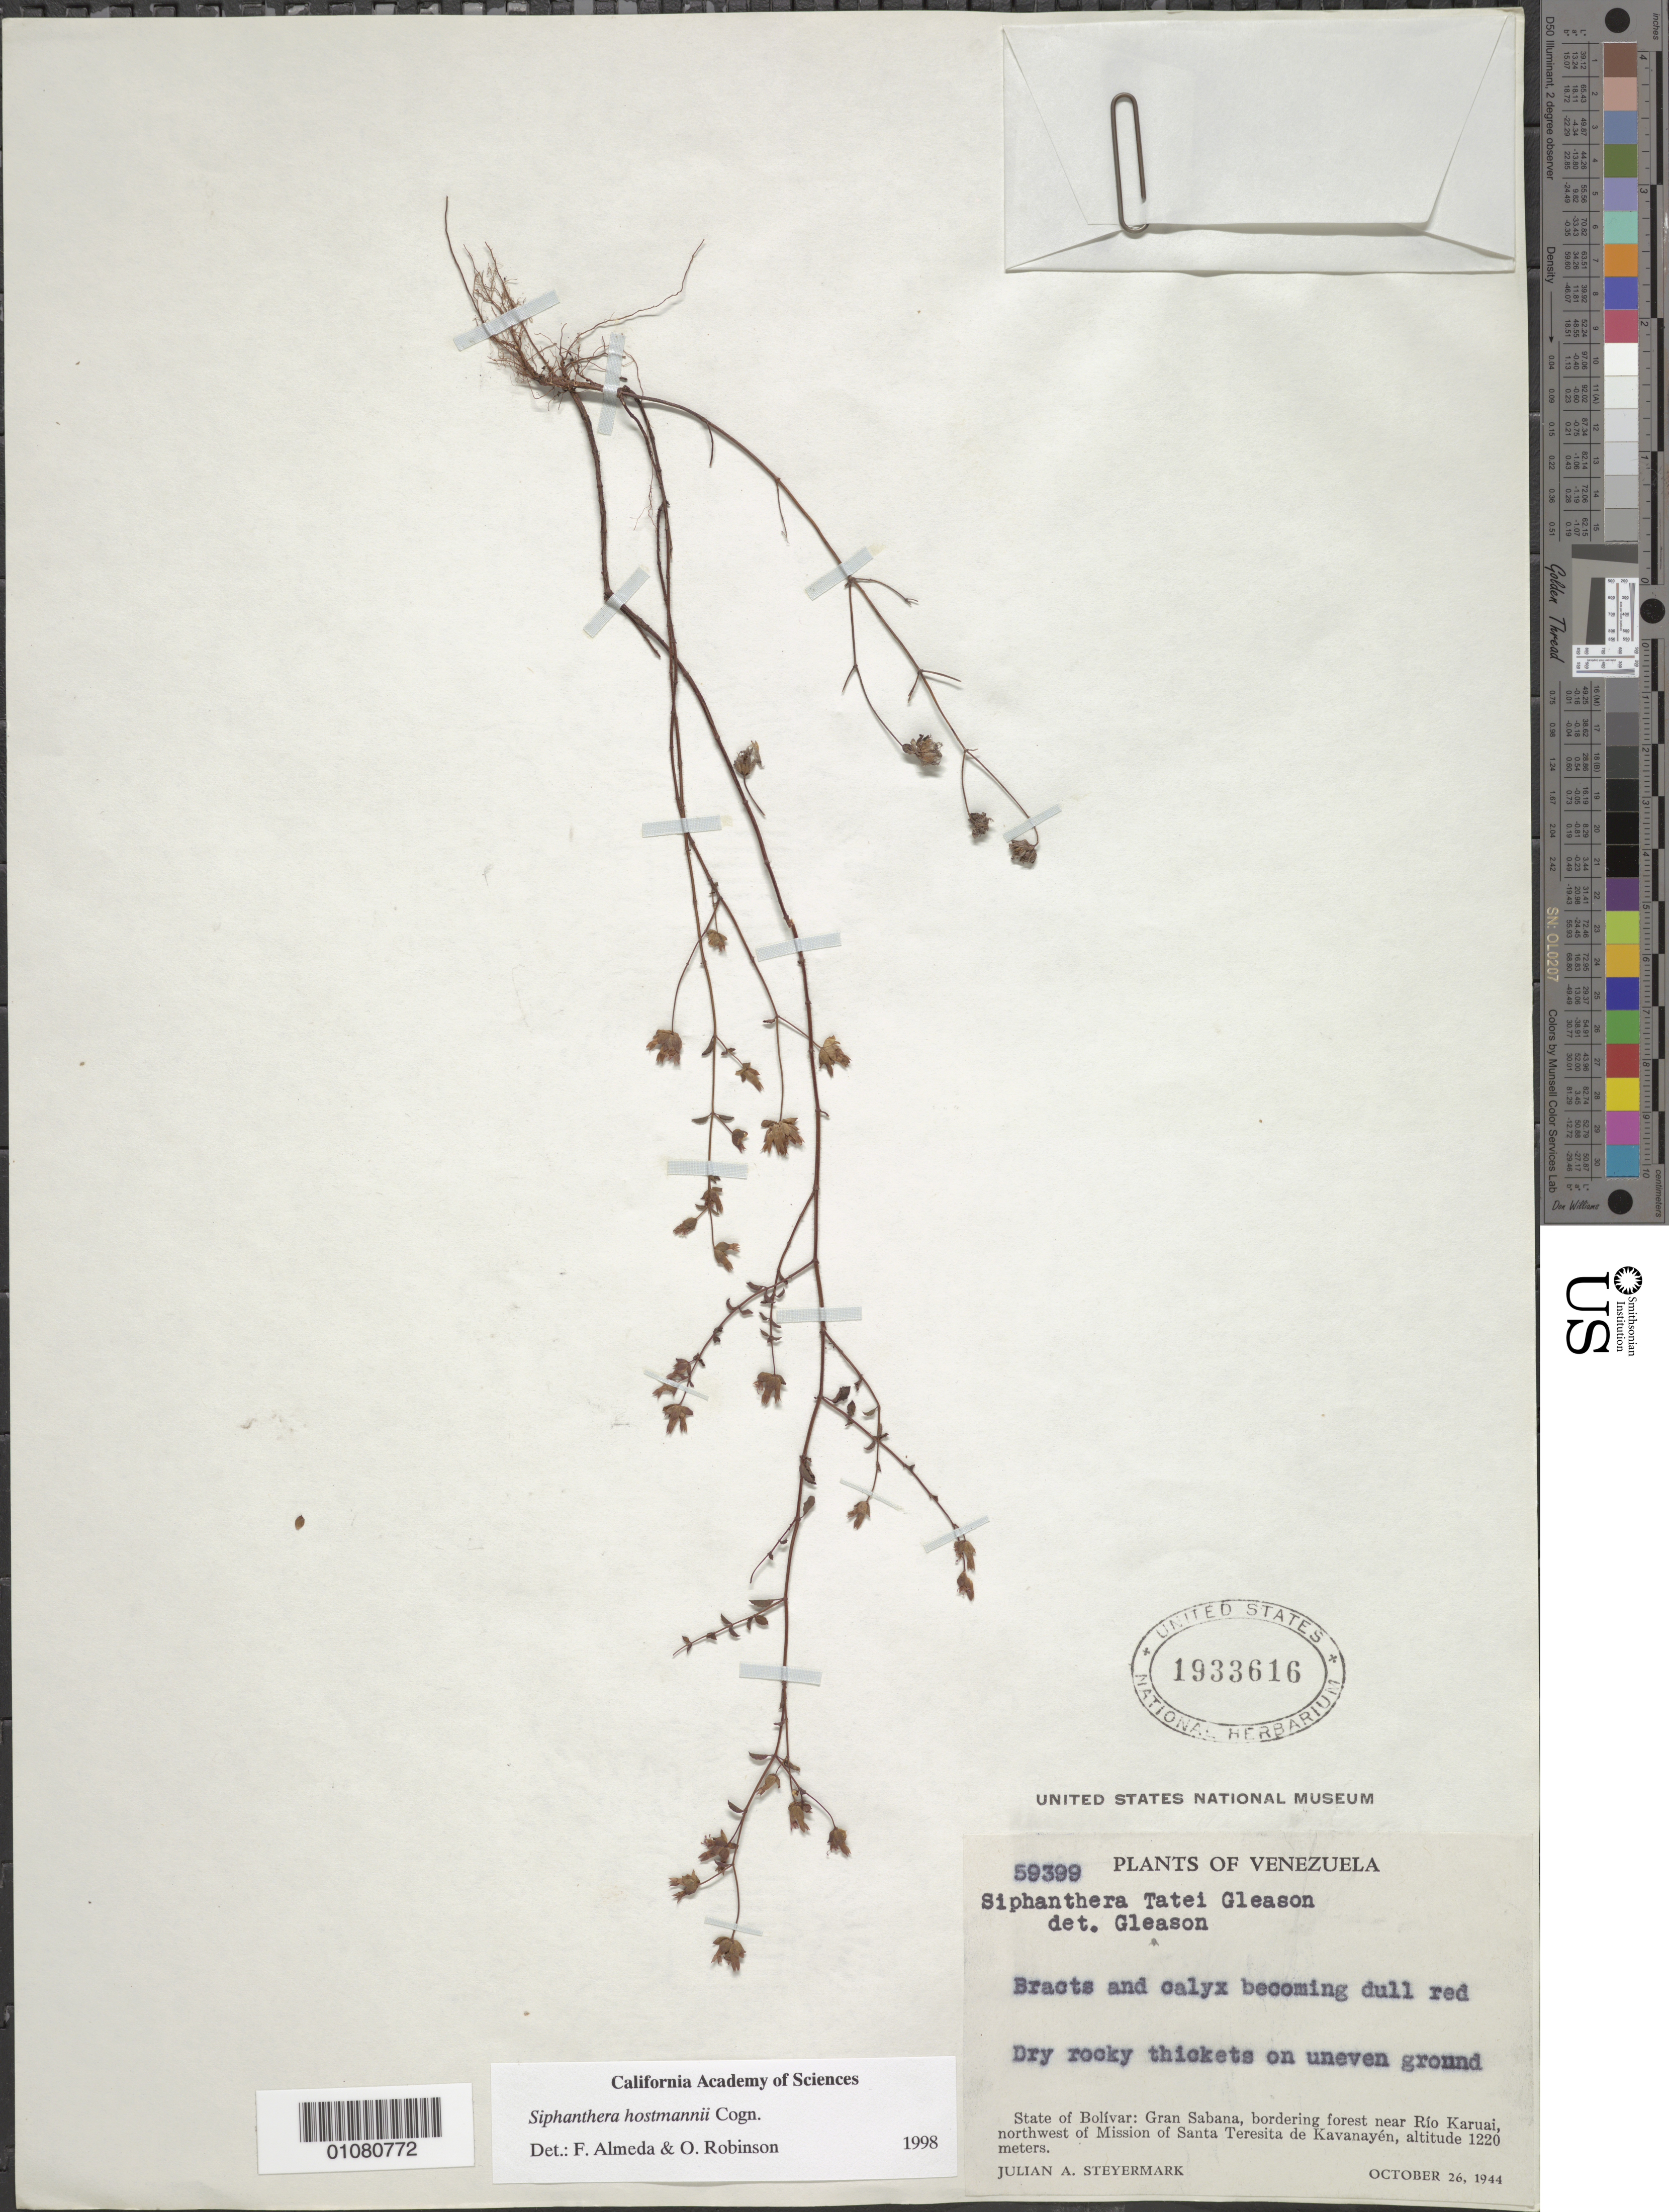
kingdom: Plantae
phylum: Tracheophyta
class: Magnoliopsida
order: Myrtales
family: Melastomataceae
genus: Siphanthera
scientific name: Siphanthera hostmannii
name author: Cogn.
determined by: Almeda, F.; Robinson, O.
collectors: J. Steyermark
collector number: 59399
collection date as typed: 26-Oct-44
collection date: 1944-10-26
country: Venezuela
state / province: Bolívar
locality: Gran Sabana, bordering forest near Rio Karaui, NW of Mission of Santa Teresita de Kavanayén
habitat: Dry rocky thickets on uneven ground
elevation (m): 1220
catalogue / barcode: US 1933616